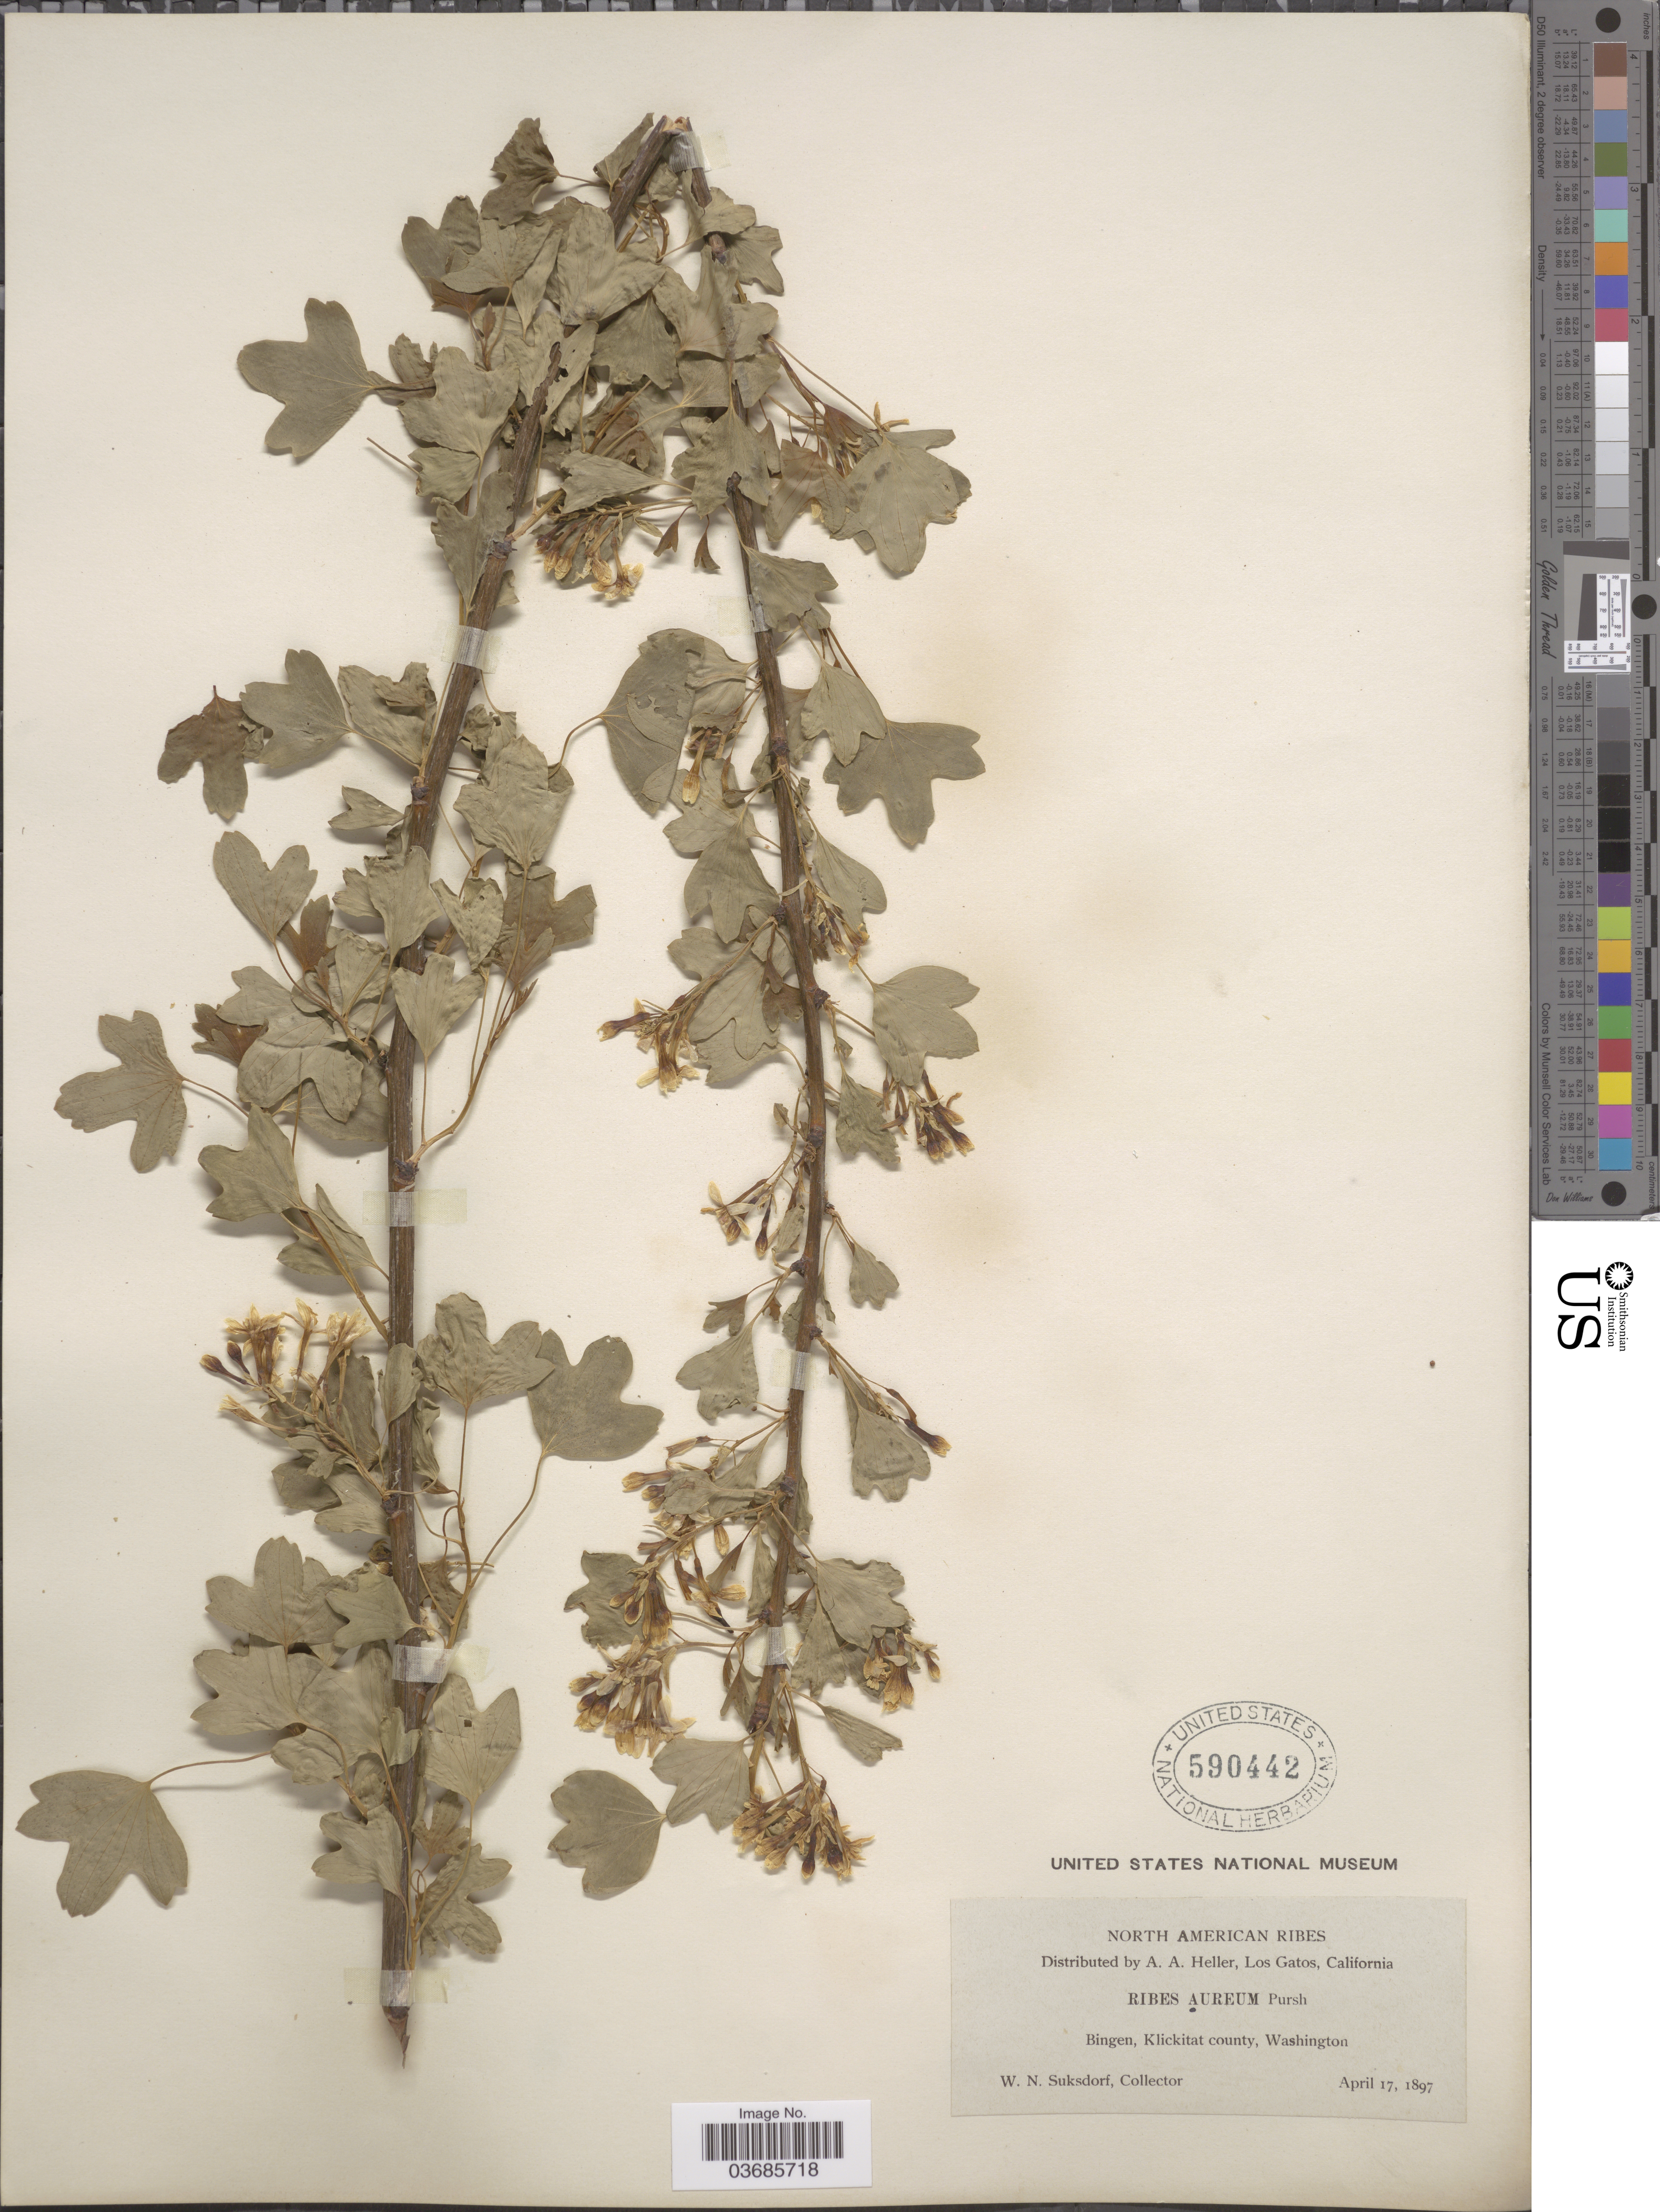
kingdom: Plantae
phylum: Tracheophyta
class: Magnoliopsida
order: Saxifragales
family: Grossulariaceae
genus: Ribes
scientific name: Ribes aureum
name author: Pursh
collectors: W. N. Suksdorf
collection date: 1897-04-17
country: United States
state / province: Washington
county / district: Klickitat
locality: Bingen, Klickitat county.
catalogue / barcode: US 590442